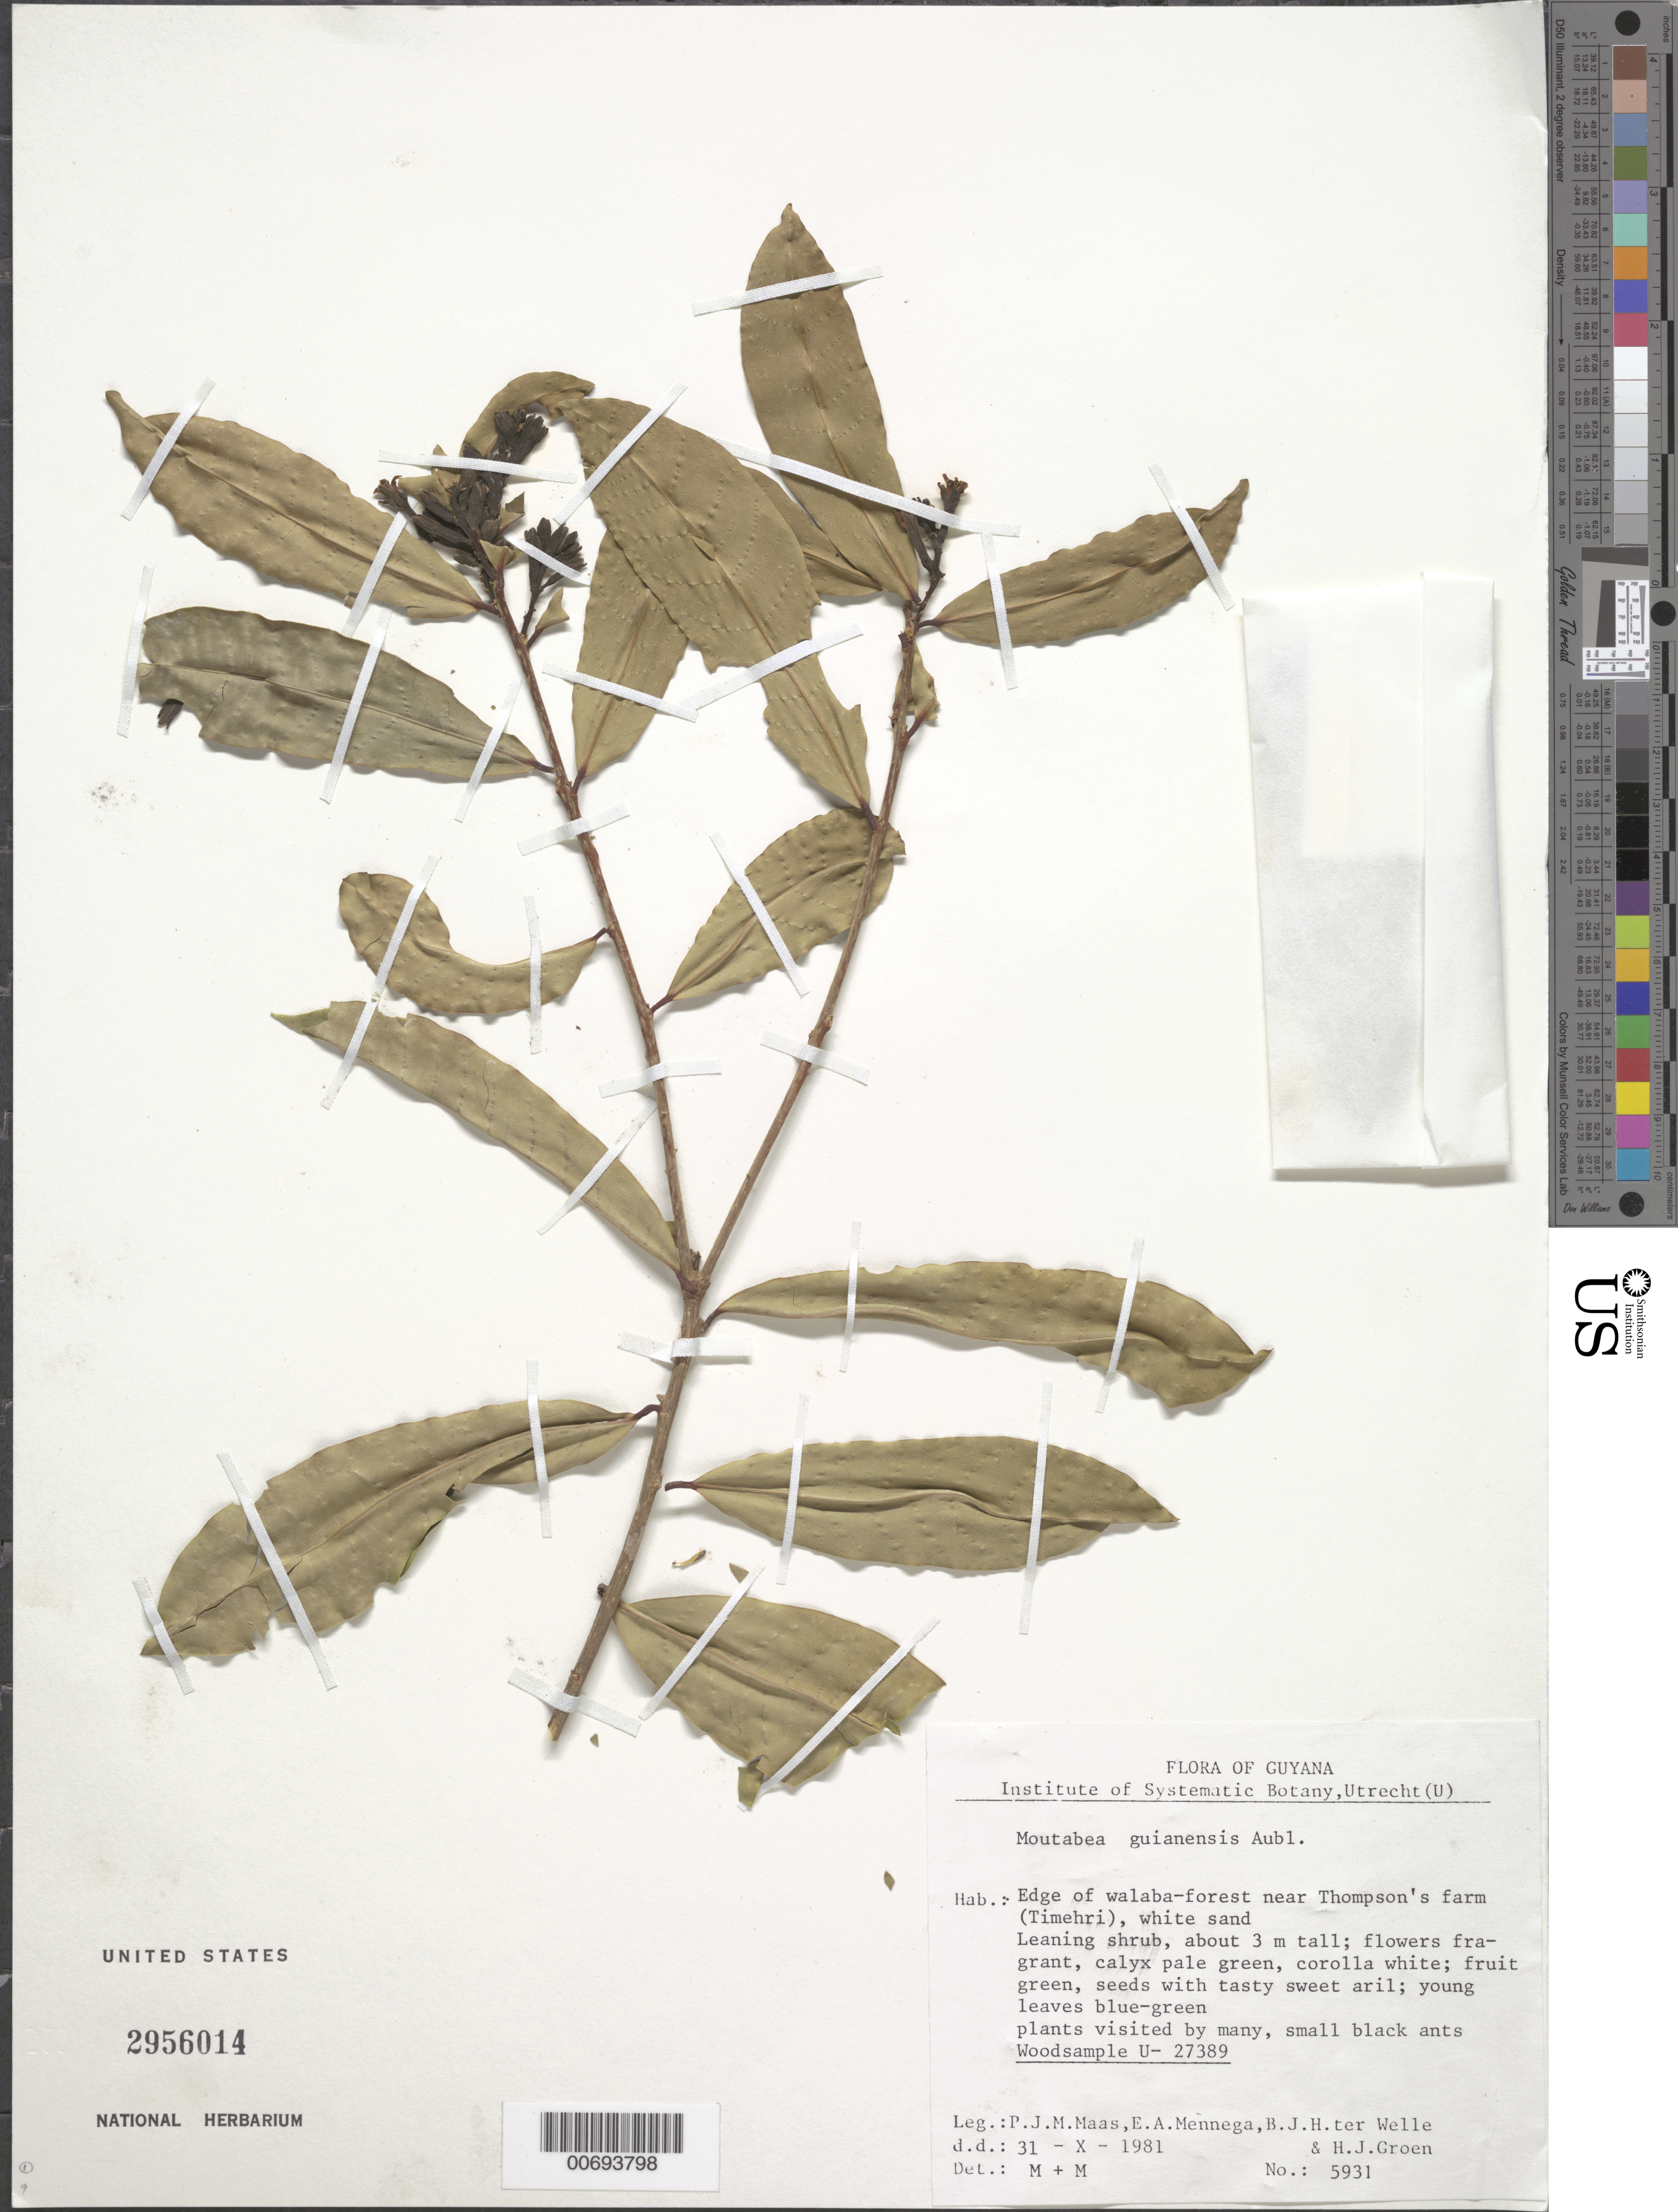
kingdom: Plantae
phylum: Tracheophyta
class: Magnoliopsida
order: Fabales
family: Polygalaceae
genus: Moutabea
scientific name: Moutabea guianensis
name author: Aubl.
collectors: P. Maas, E. A. Mennega, B. Welle & H. Groen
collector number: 5931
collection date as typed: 31-Oct-81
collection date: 1981-10-31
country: Guyana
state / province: Demerara-Mahaica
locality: Thompson's farm (Timehri)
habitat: Walaba forest edge in white sand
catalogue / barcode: US 2956014